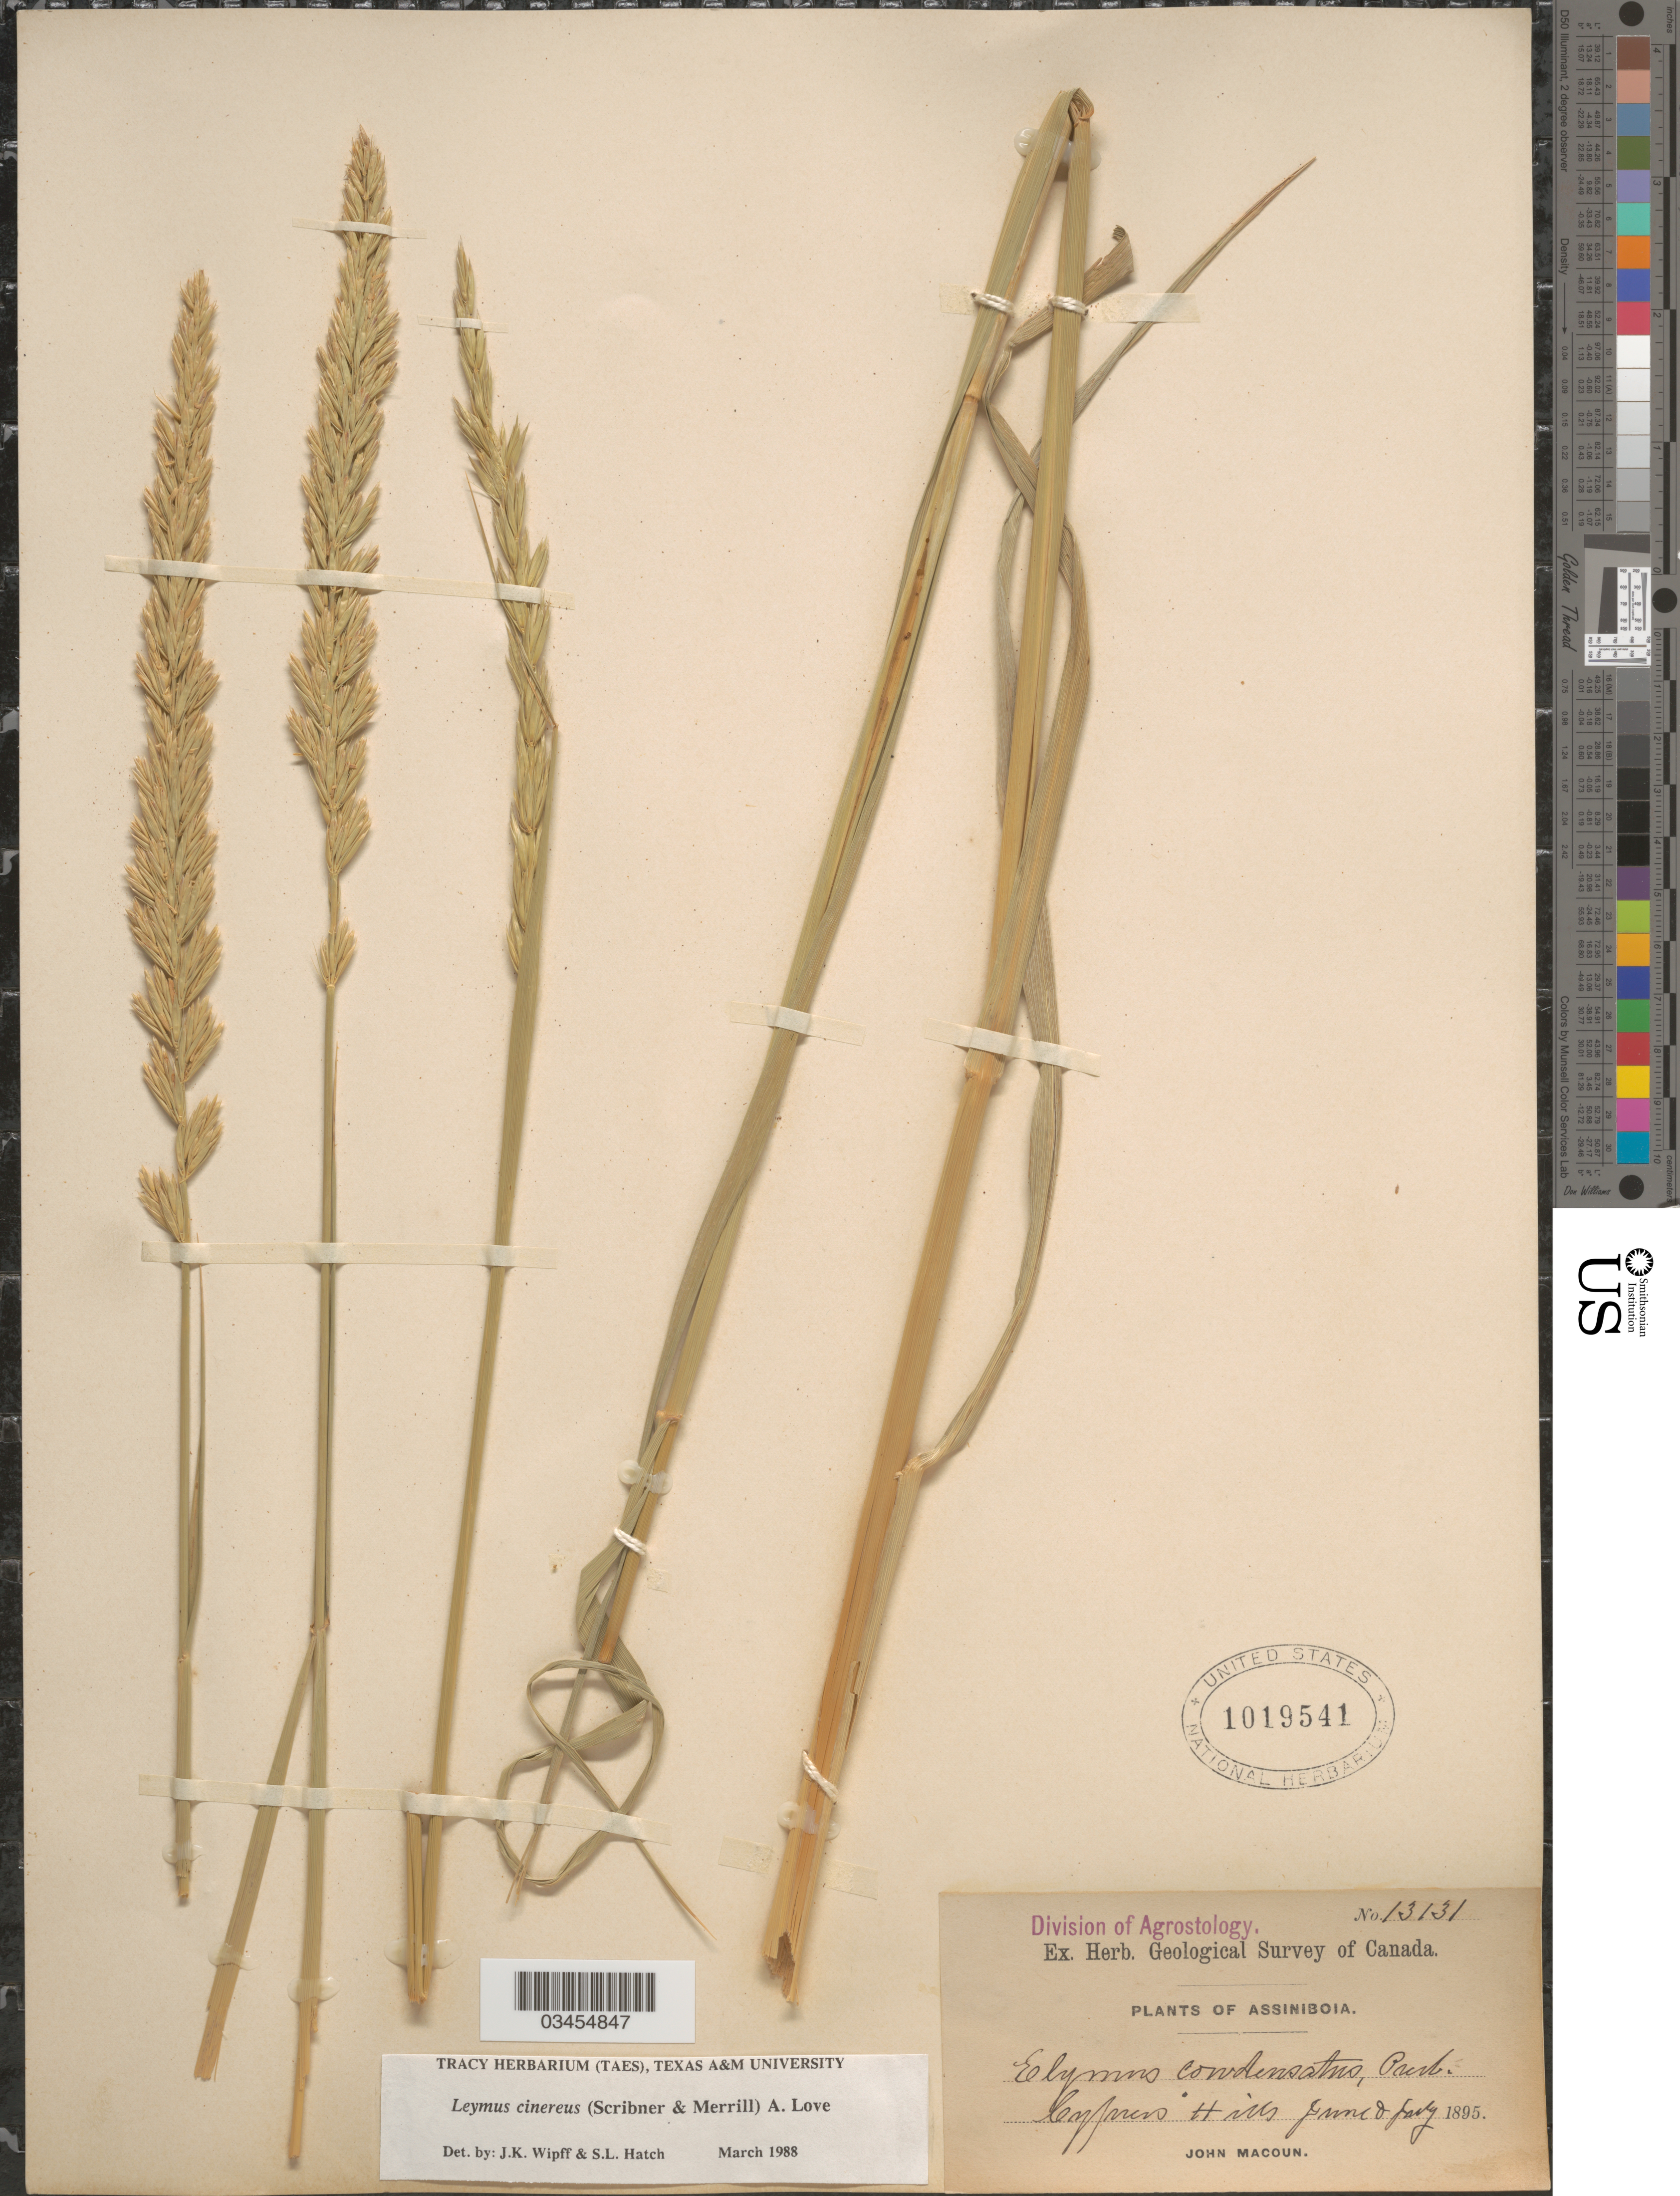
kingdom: Plantae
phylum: Tracheophyta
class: Liliopsida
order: Poales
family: Poaceae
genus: Leymus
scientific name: Leymus condensatus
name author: (J. Presl) Á. Löve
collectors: J. Macoun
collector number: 13131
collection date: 1892-06/1895-07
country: Canada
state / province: Saskatchewan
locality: Geological Survey of Canada. Assiniboia. Cypress Hills.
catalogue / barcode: US 1019541